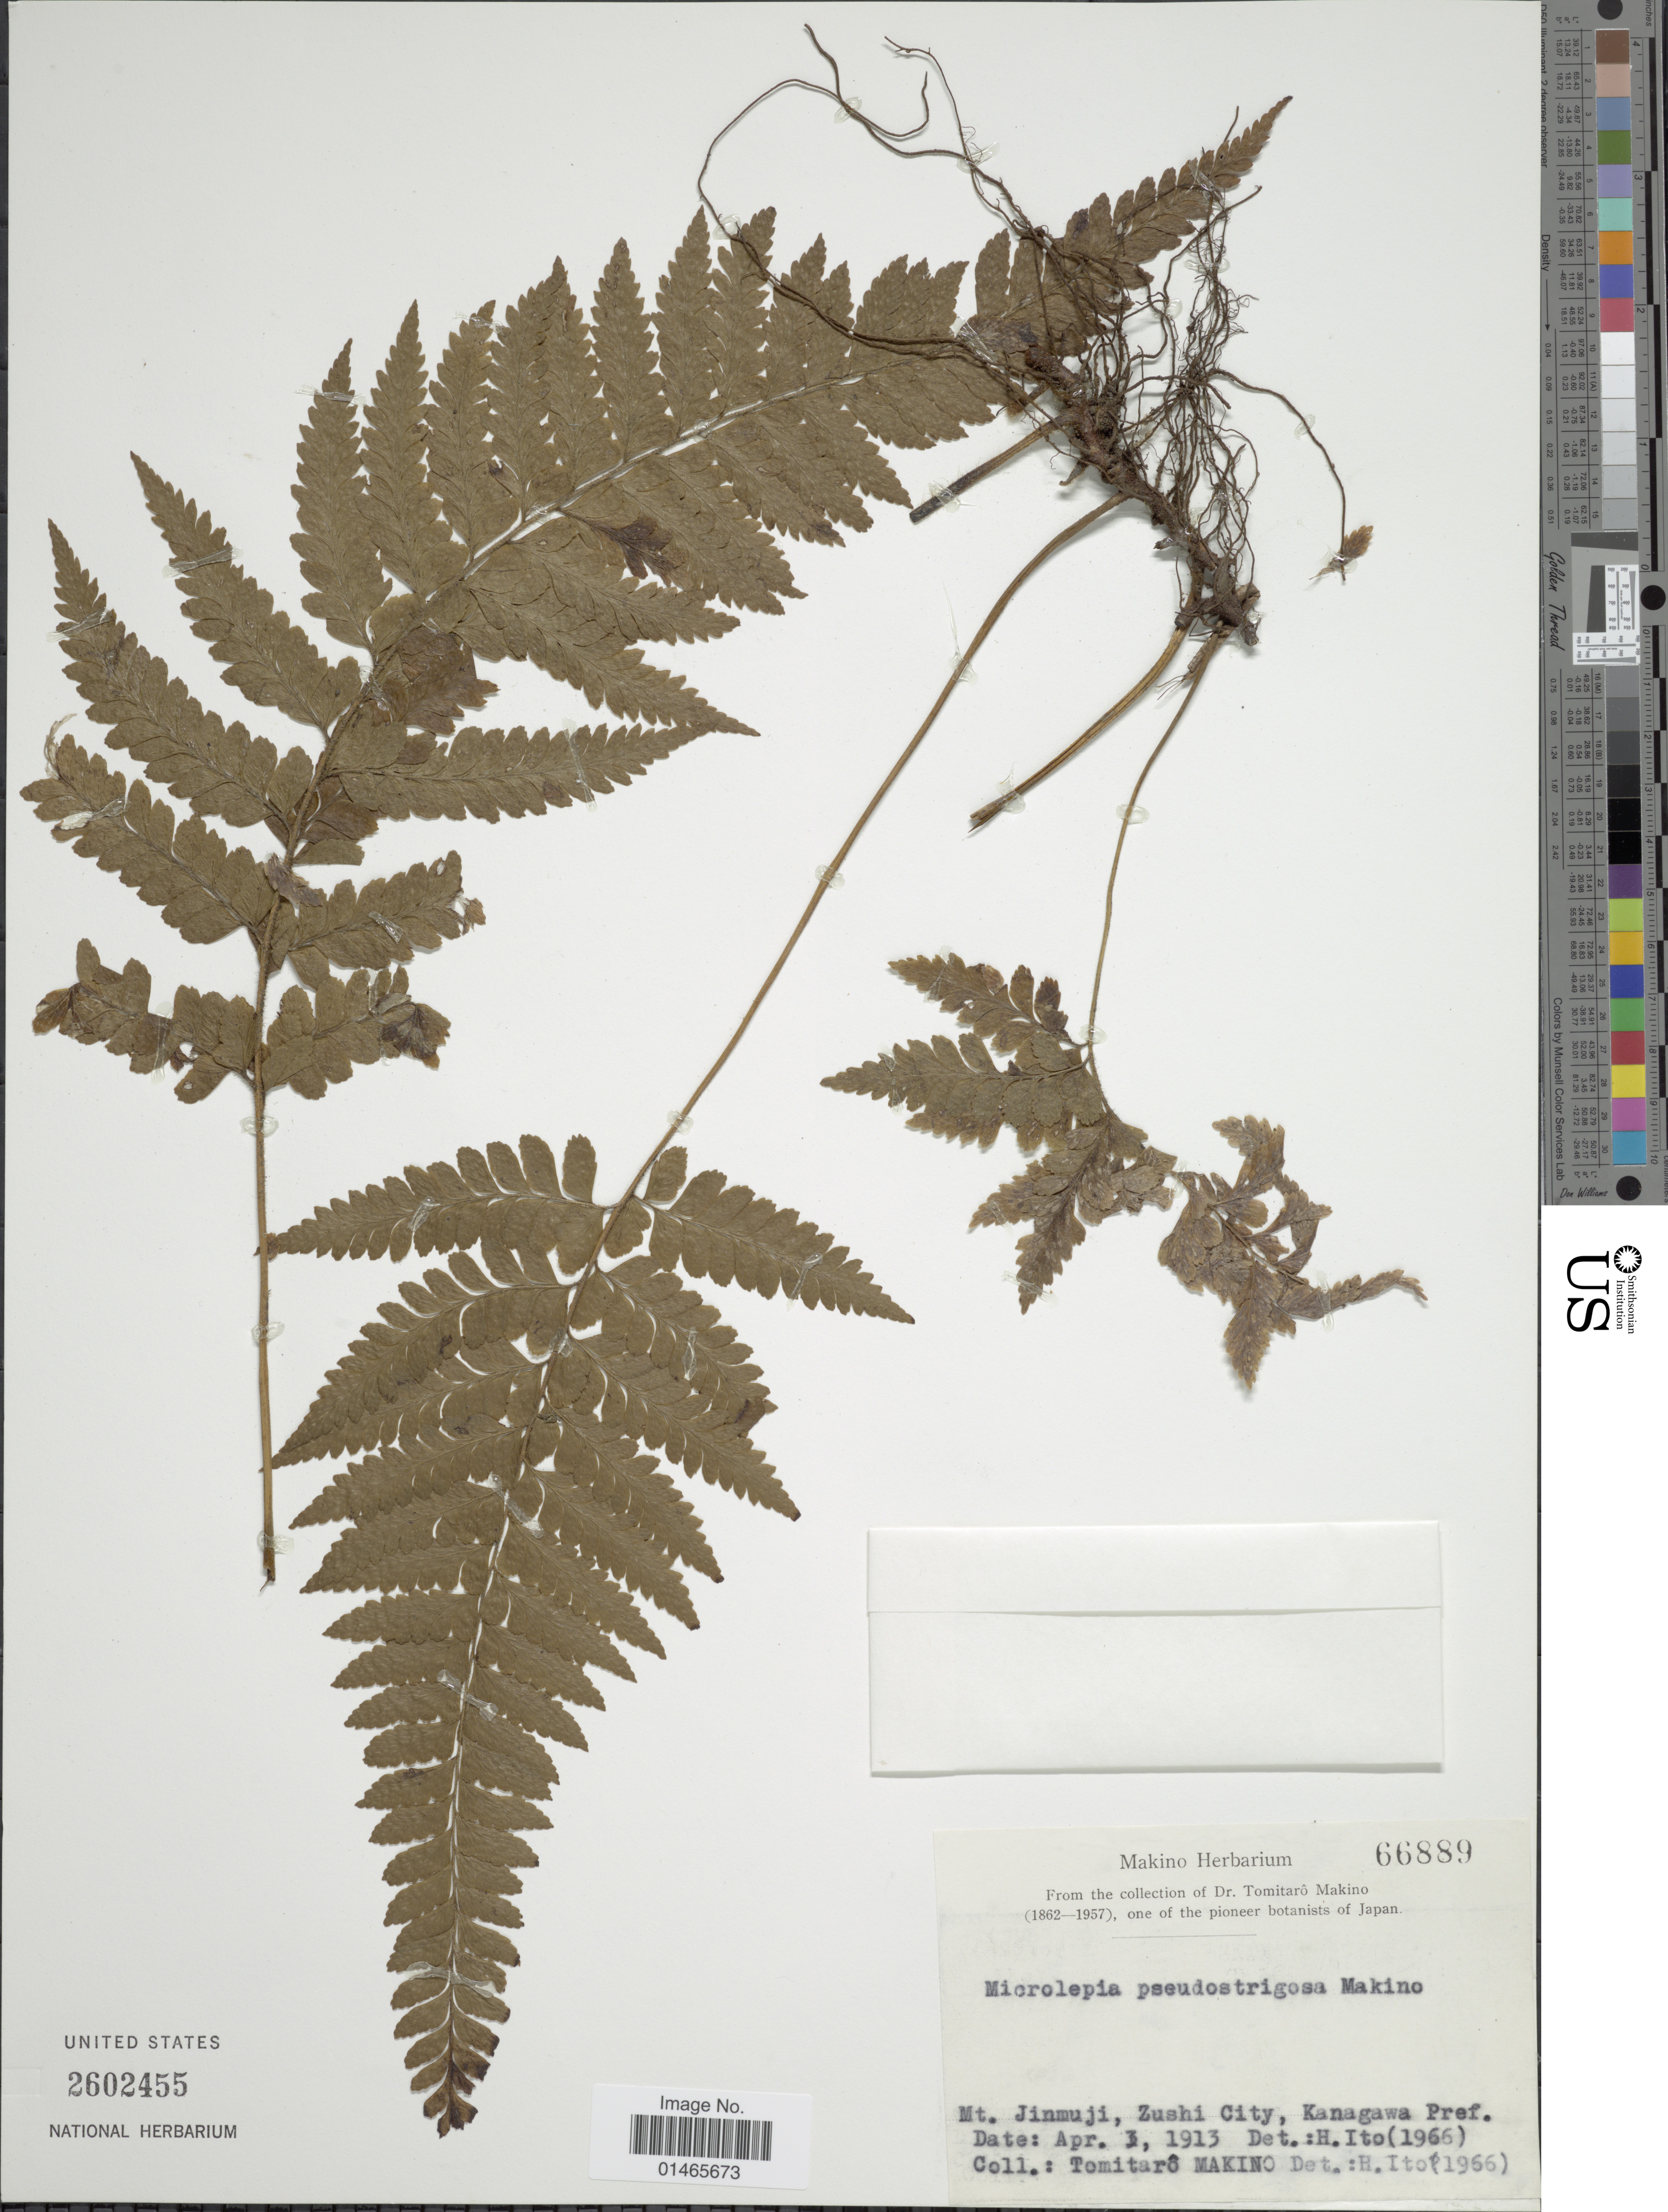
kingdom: Plantae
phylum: Tracheophyta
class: Polypodiopsida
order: Polypodiales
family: Dennstaedtiaceae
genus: Microlepia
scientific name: Microlepia pseudostrigosa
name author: Makino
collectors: T. Makino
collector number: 66889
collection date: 1913-05-03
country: Japan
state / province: Kanagawa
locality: Mt. Jinmuji, Zushi City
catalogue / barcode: US 2602455